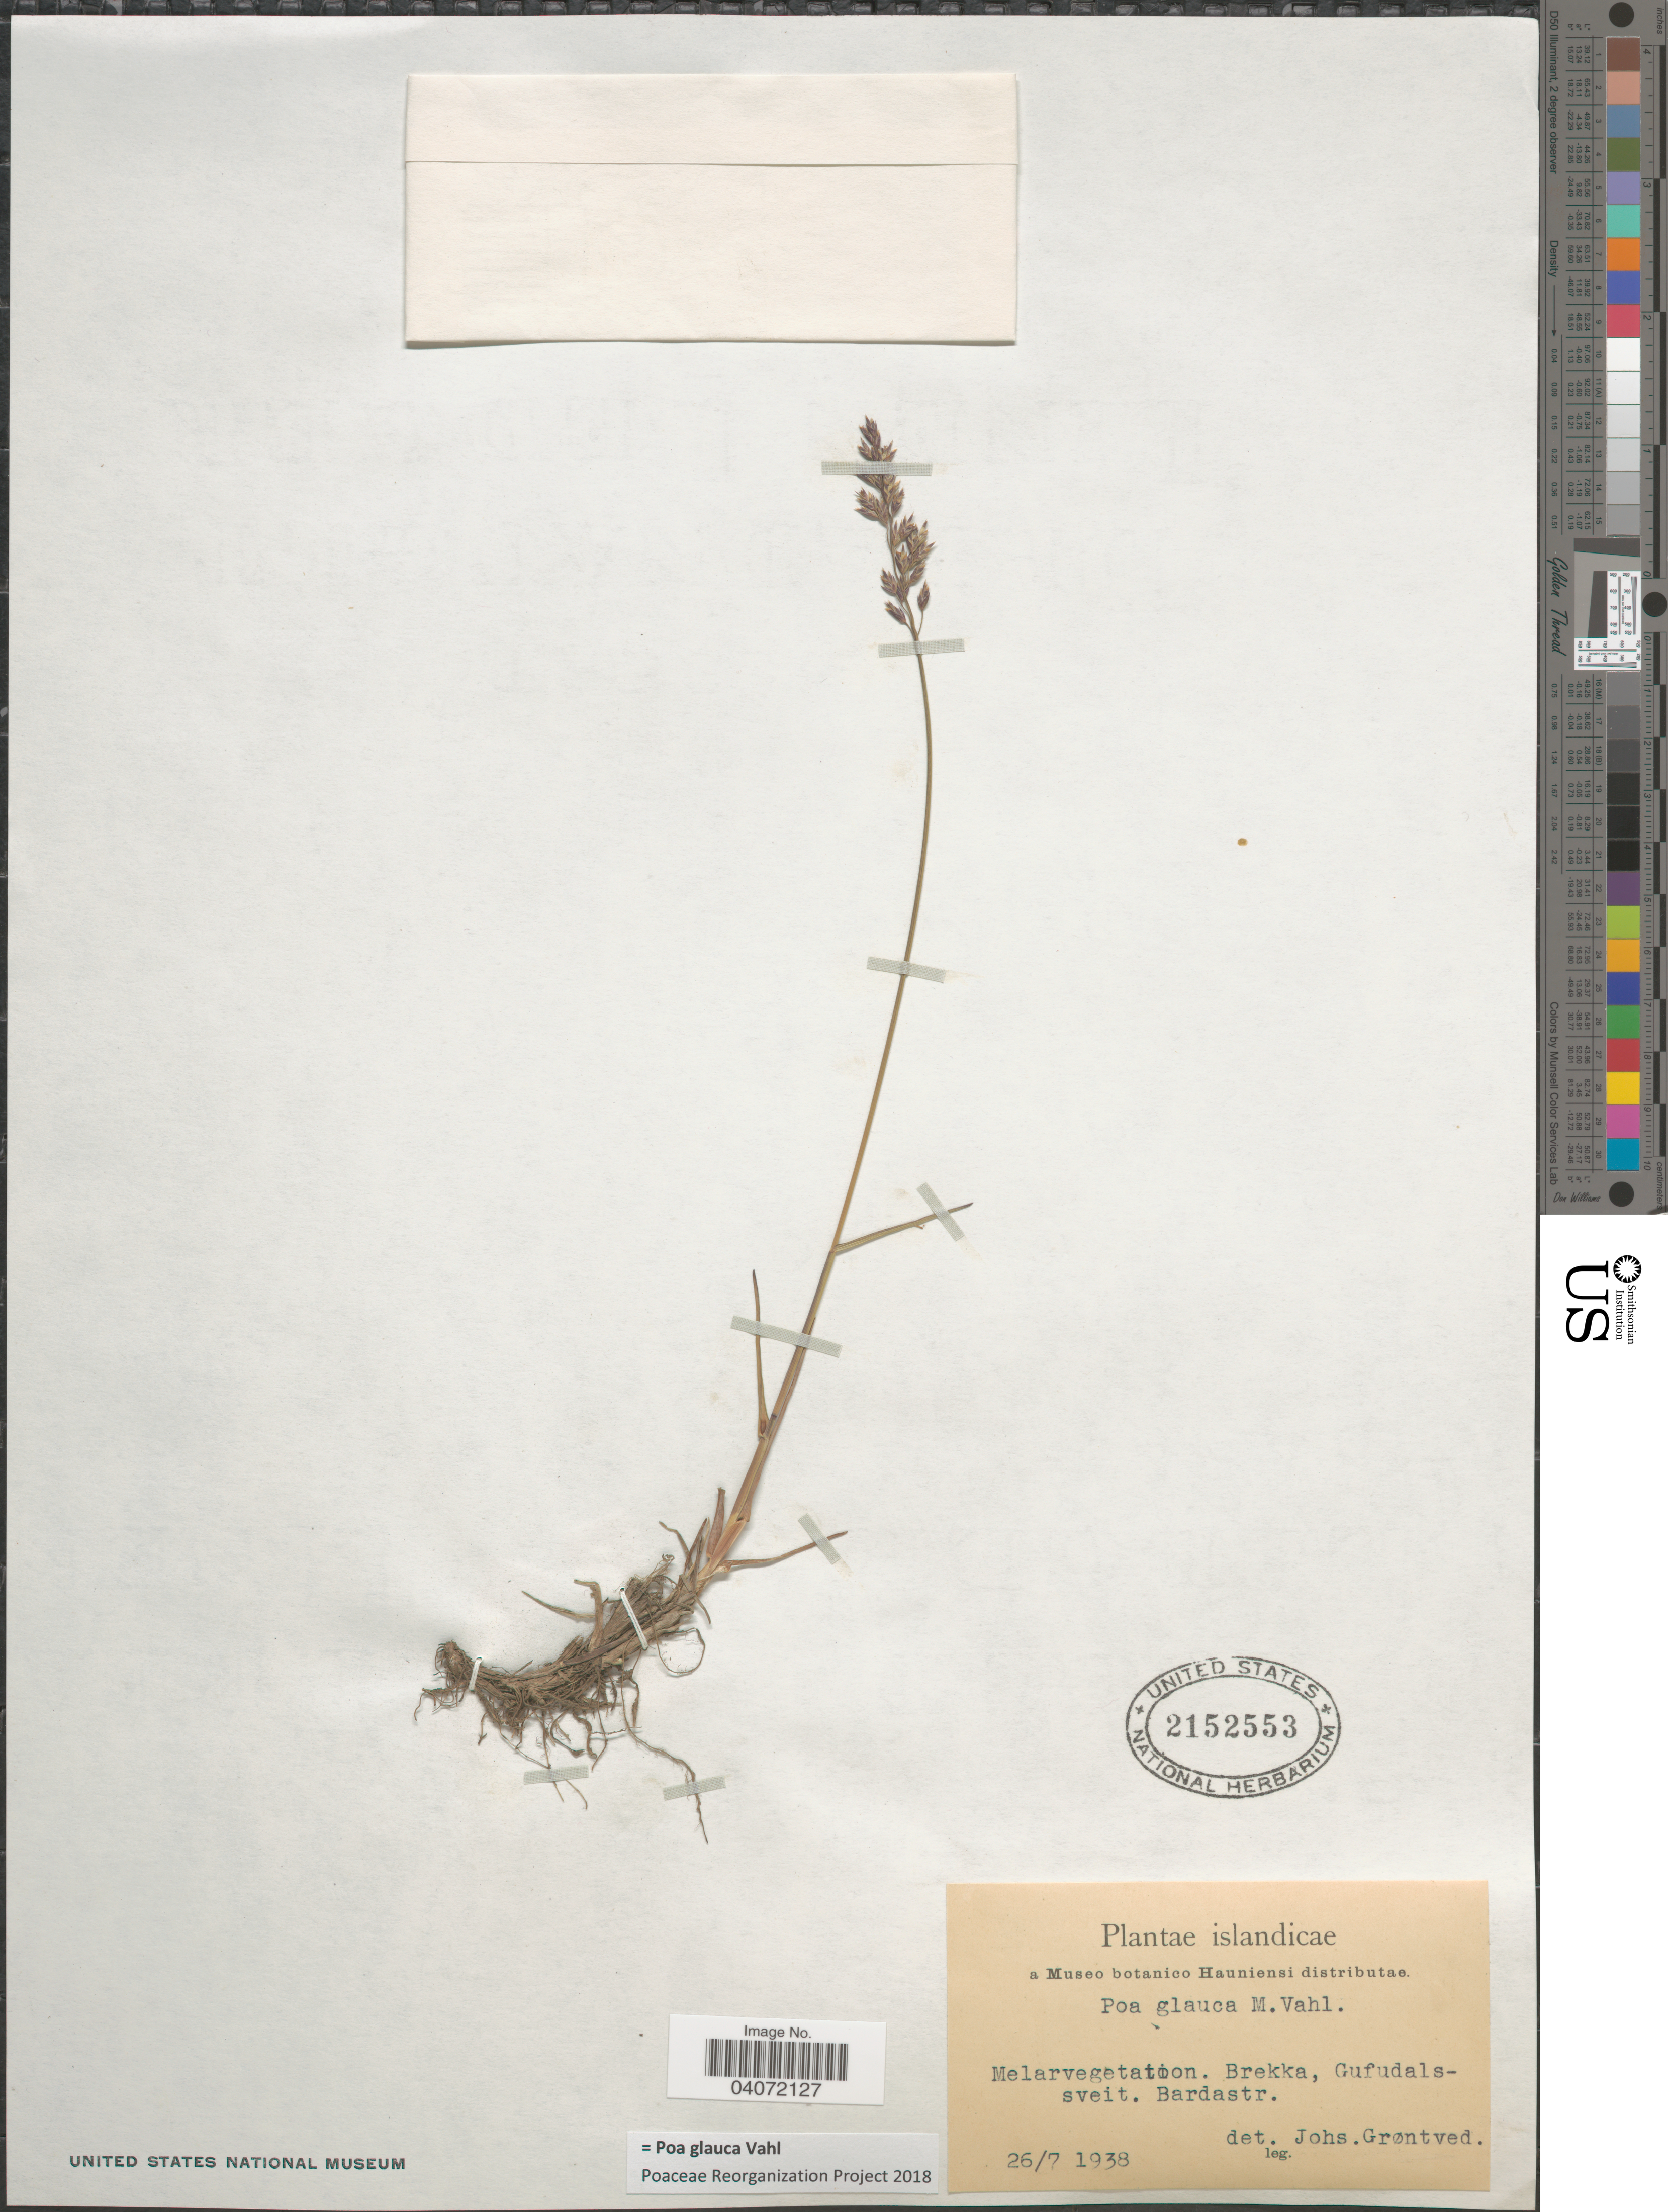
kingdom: Plantae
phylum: Tracheophyta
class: Liliopsida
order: Poales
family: Poaceae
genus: Poa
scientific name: Poa glauca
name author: Vahl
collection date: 1938-07-26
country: Iceland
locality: Islandicae. Melarvegetation. Brekka, Gufudalssveit. Bardastr.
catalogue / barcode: US 2152553